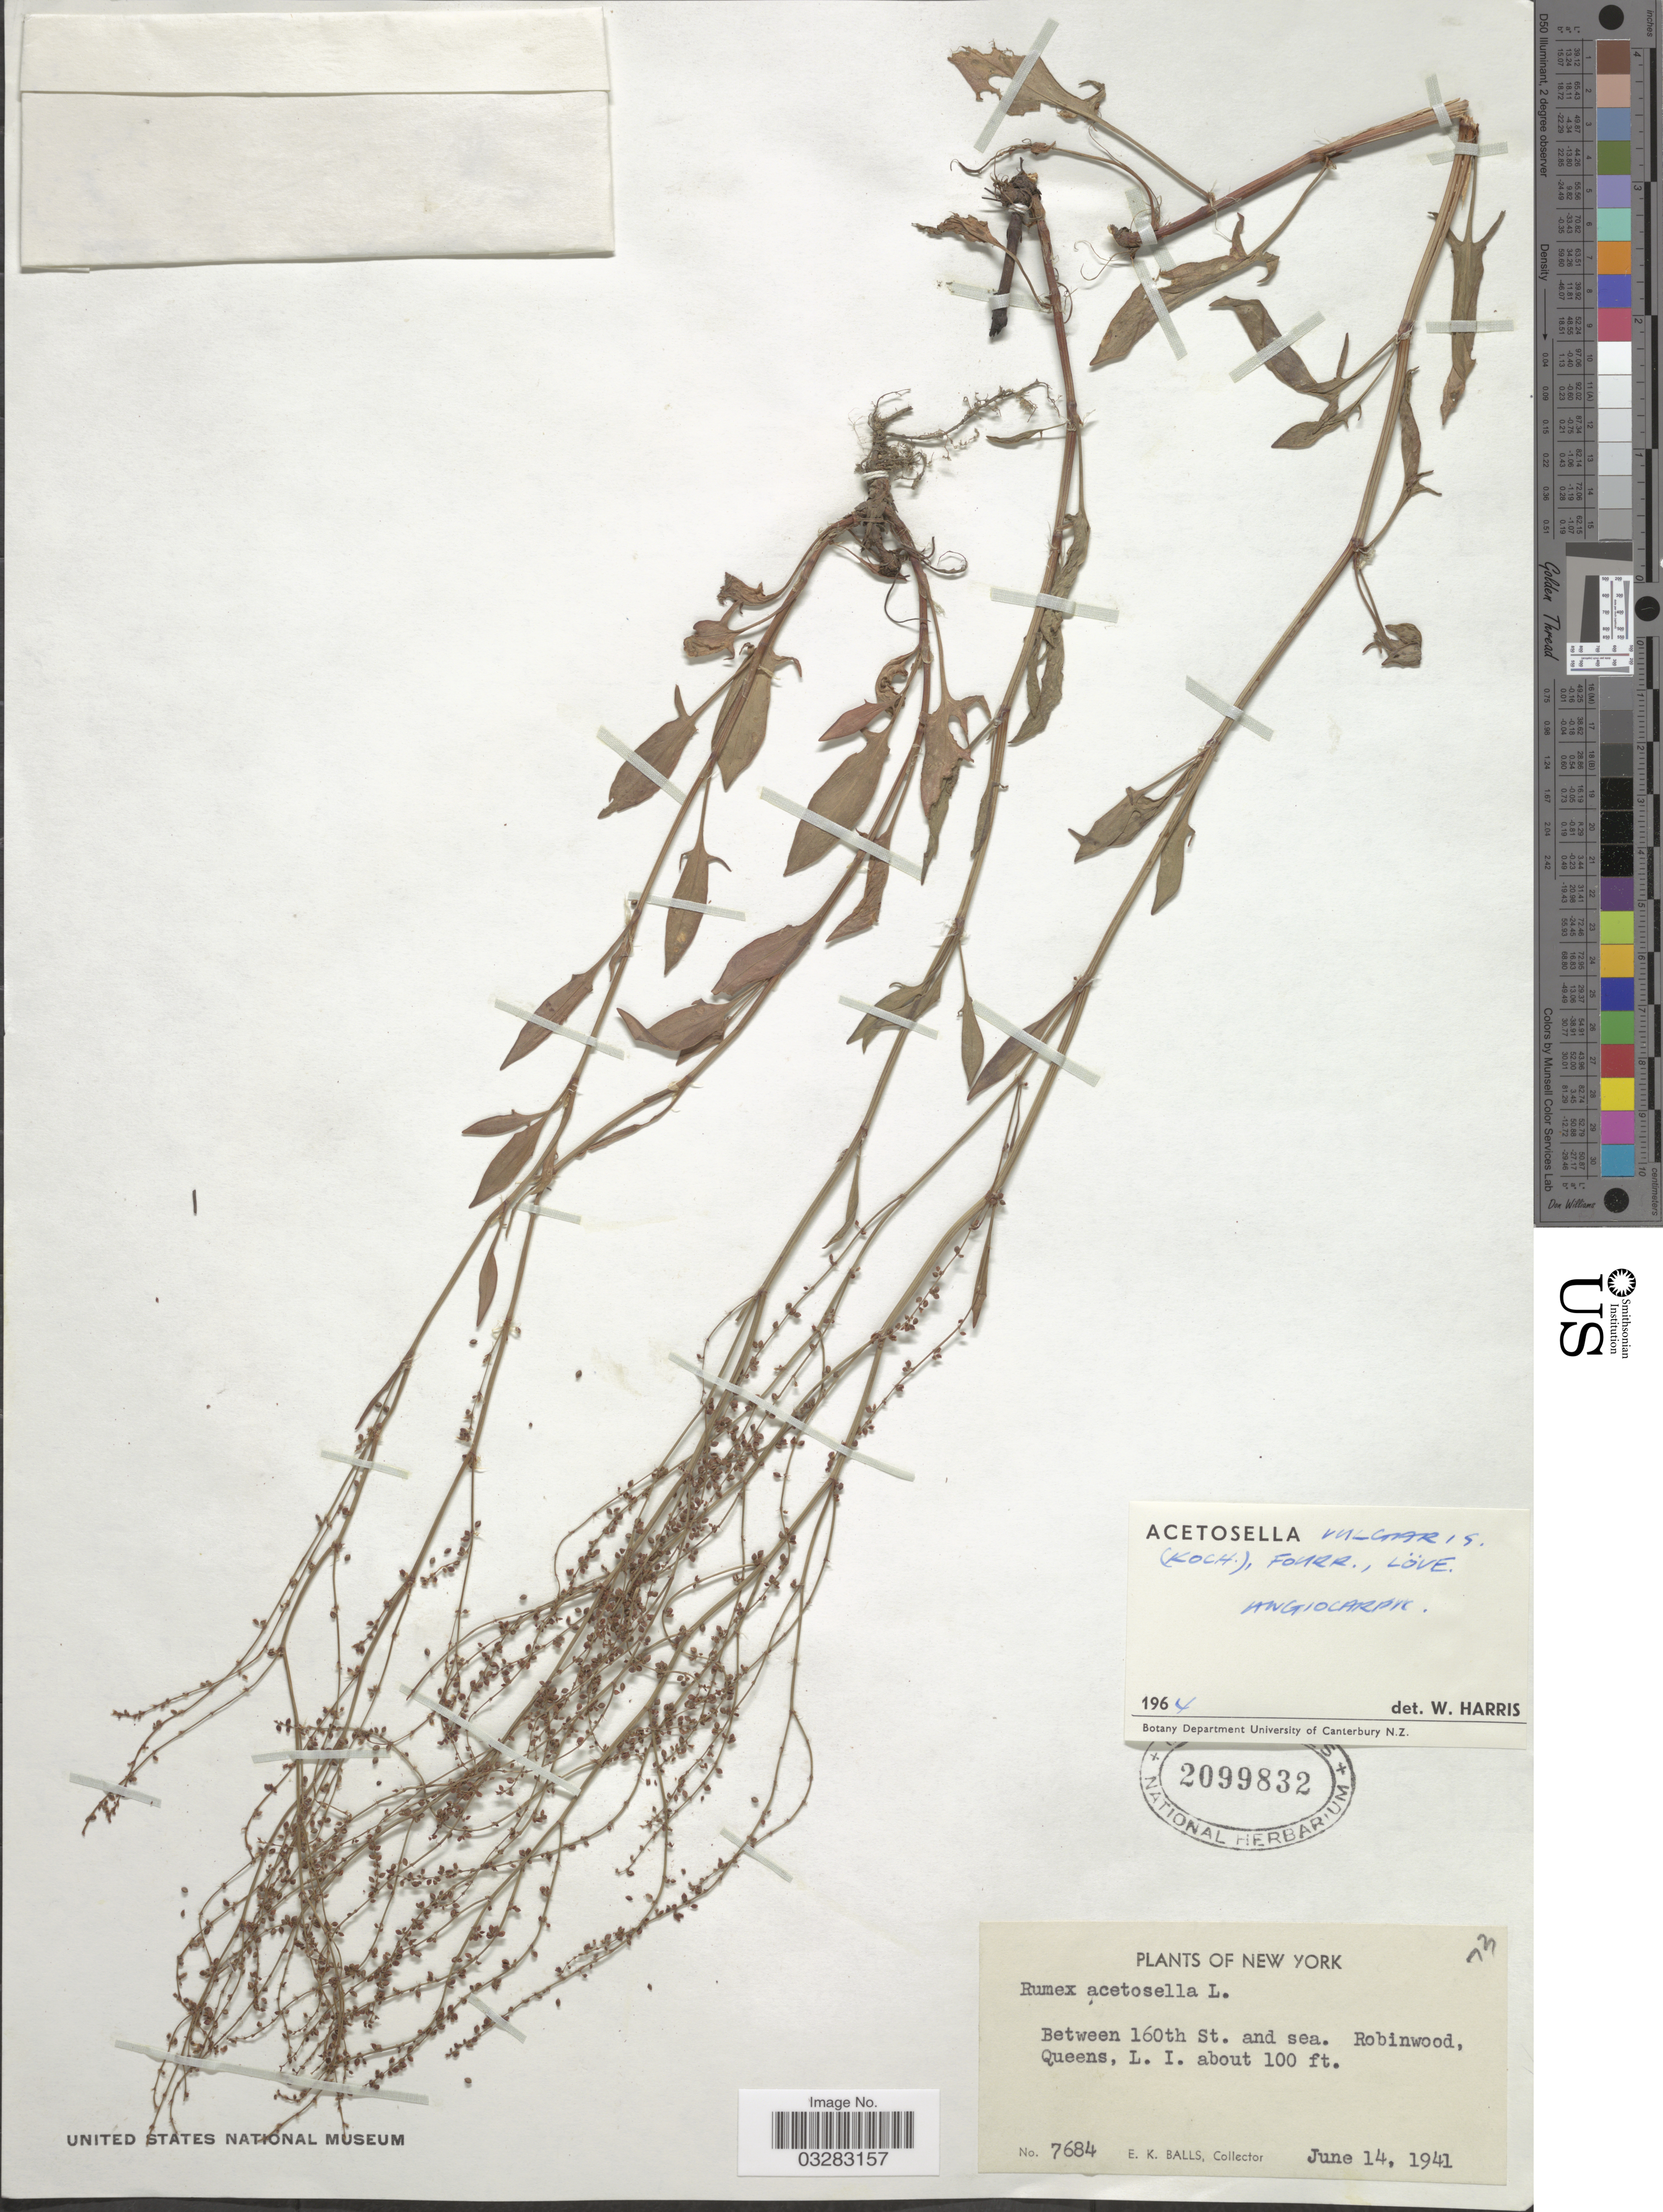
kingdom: Plantae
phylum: Tracheophyta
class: Magnoliopsida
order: Caryophyllales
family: Polygonaceae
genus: Rumex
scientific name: Rumex acetosella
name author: L.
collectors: E. K. Balls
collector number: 7684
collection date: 1941-06-14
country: United States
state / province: New York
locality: Between 160th St. and sea. Robinwood, Queens, L. I.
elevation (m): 30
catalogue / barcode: US 2099832